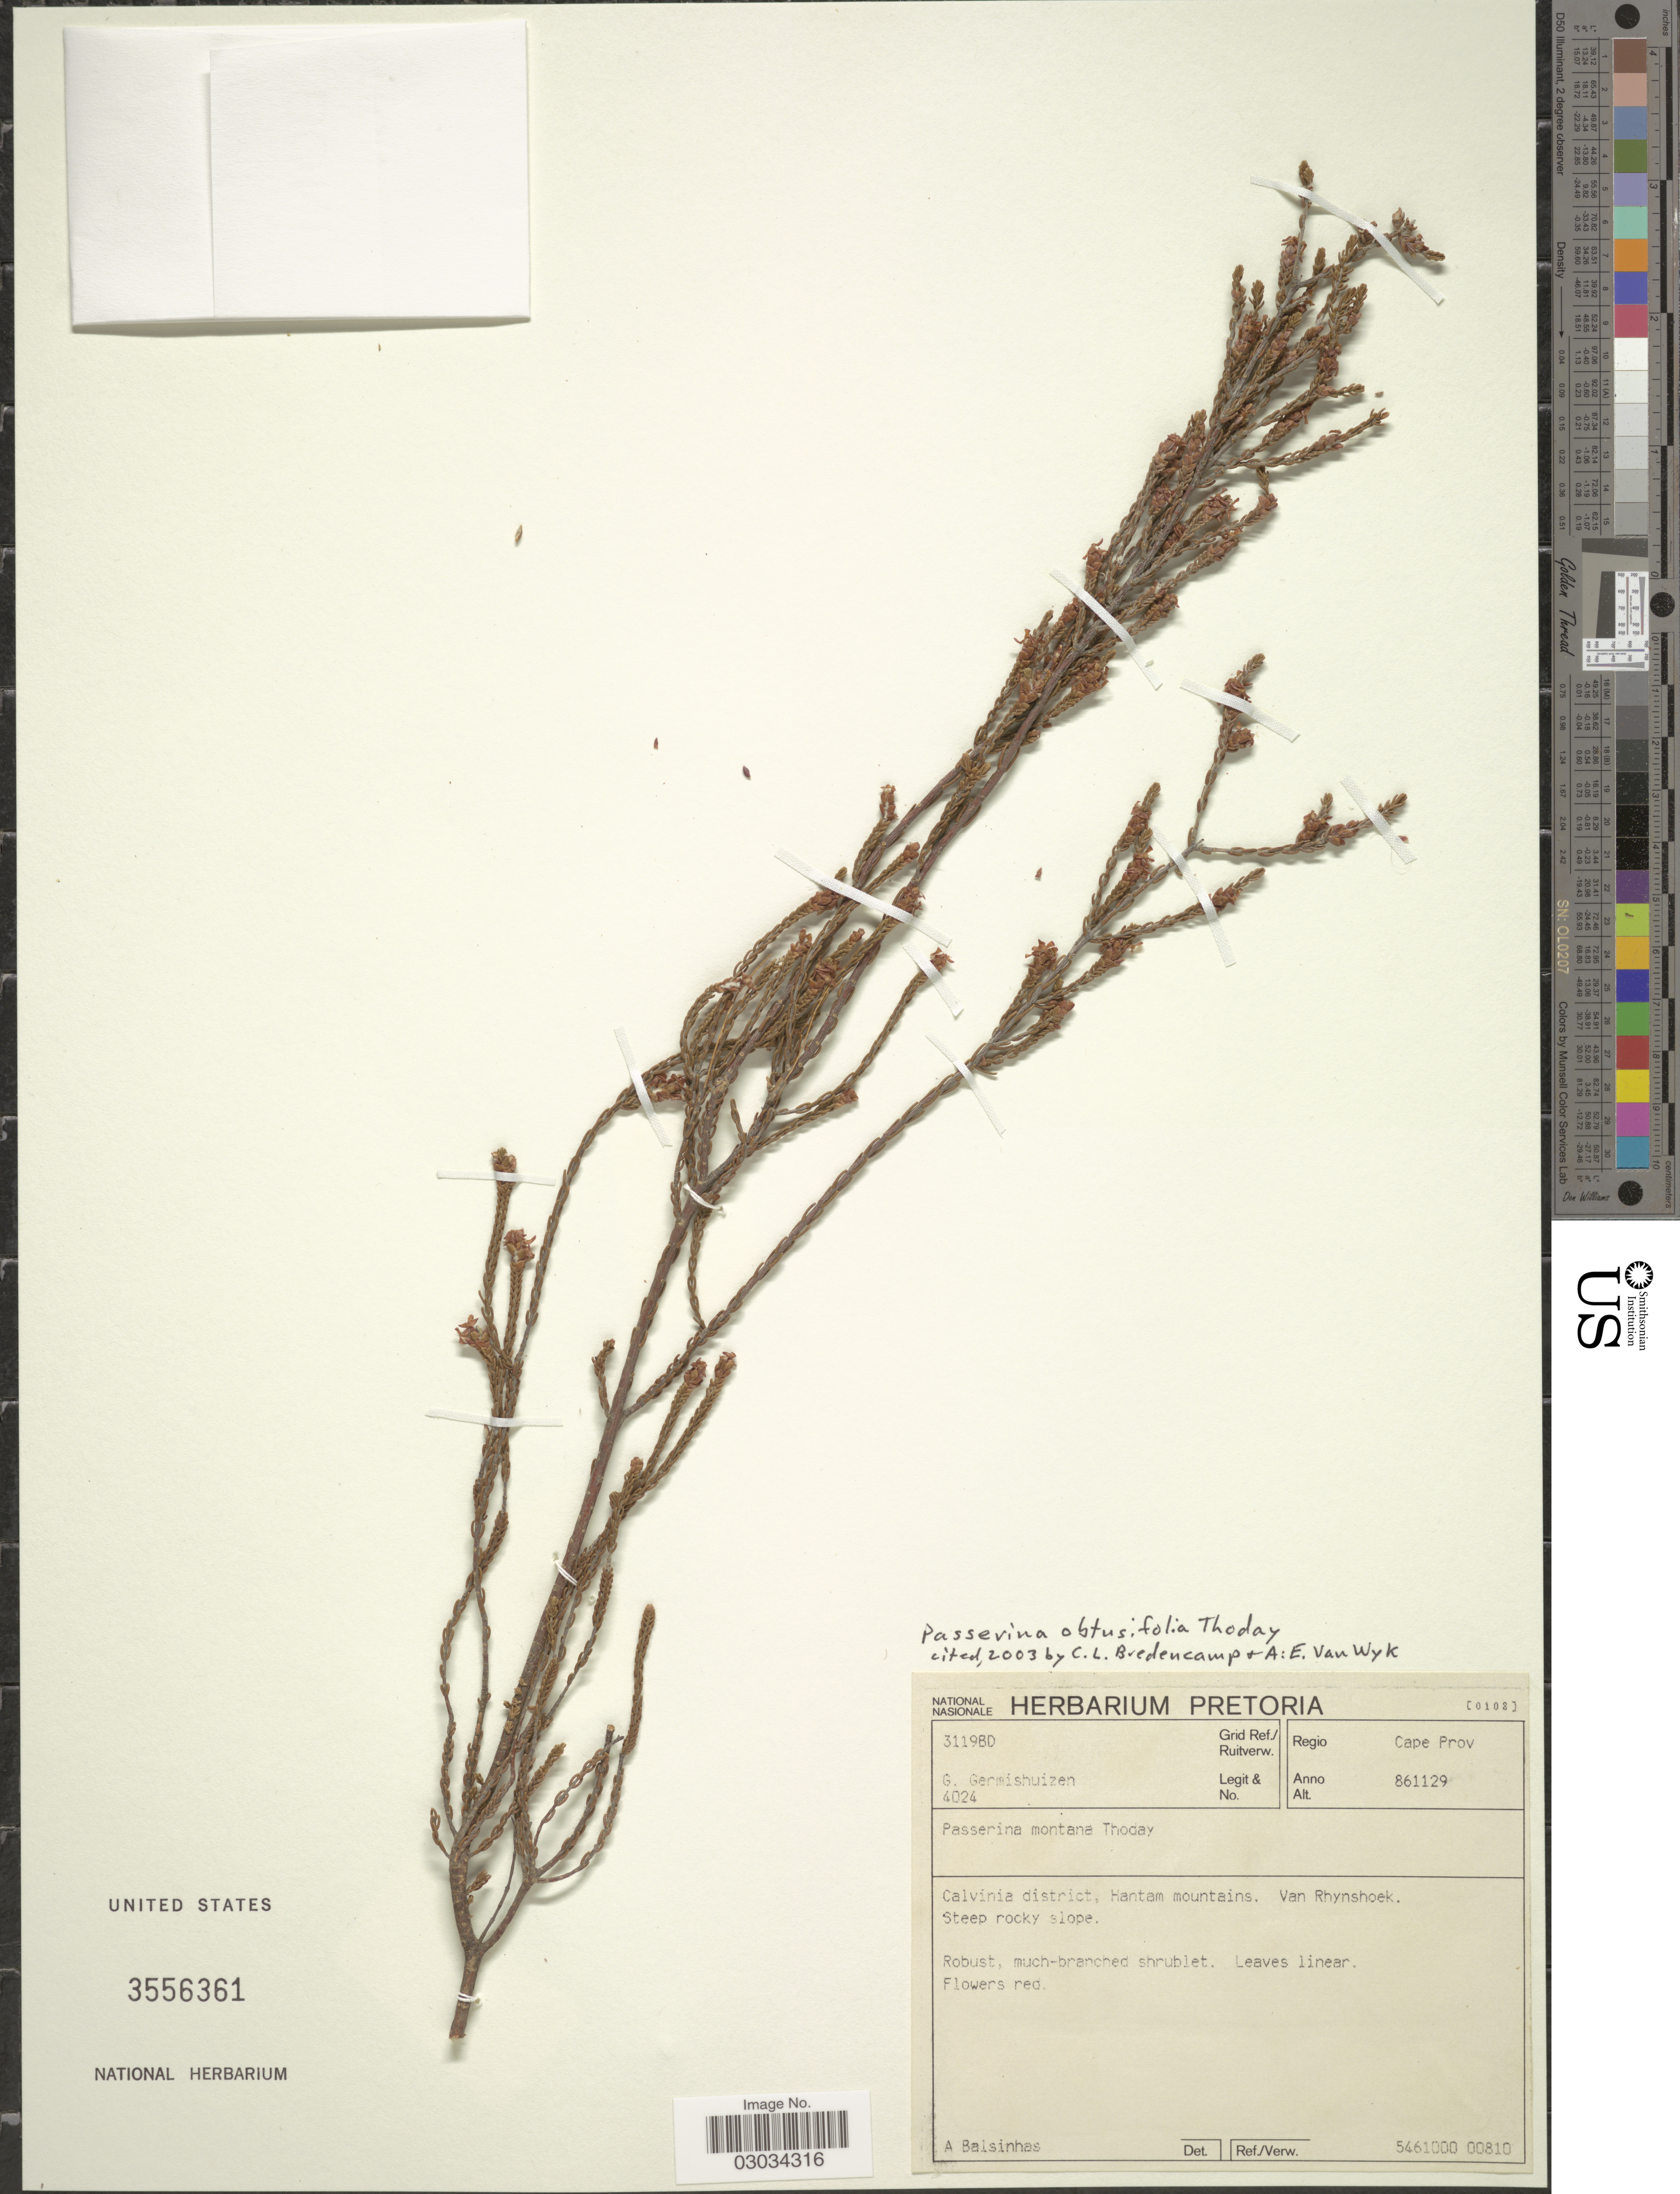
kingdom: Plantae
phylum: Tracheophyta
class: Magnoliopsida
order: Malvales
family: Thymelaeaceae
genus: Passerina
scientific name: Passerina obtusifolia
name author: Thoday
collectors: G. Germishuizen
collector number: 4024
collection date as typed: Transcribed d/m/y: 29/11/86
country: South Africa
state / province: Western Cape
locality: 3119BD Grid Ref./ Ruitverw. Regio Cape Prov. Calvinia district, Hantam mountains. Van Rhynshoek.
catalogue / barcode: US 3556361